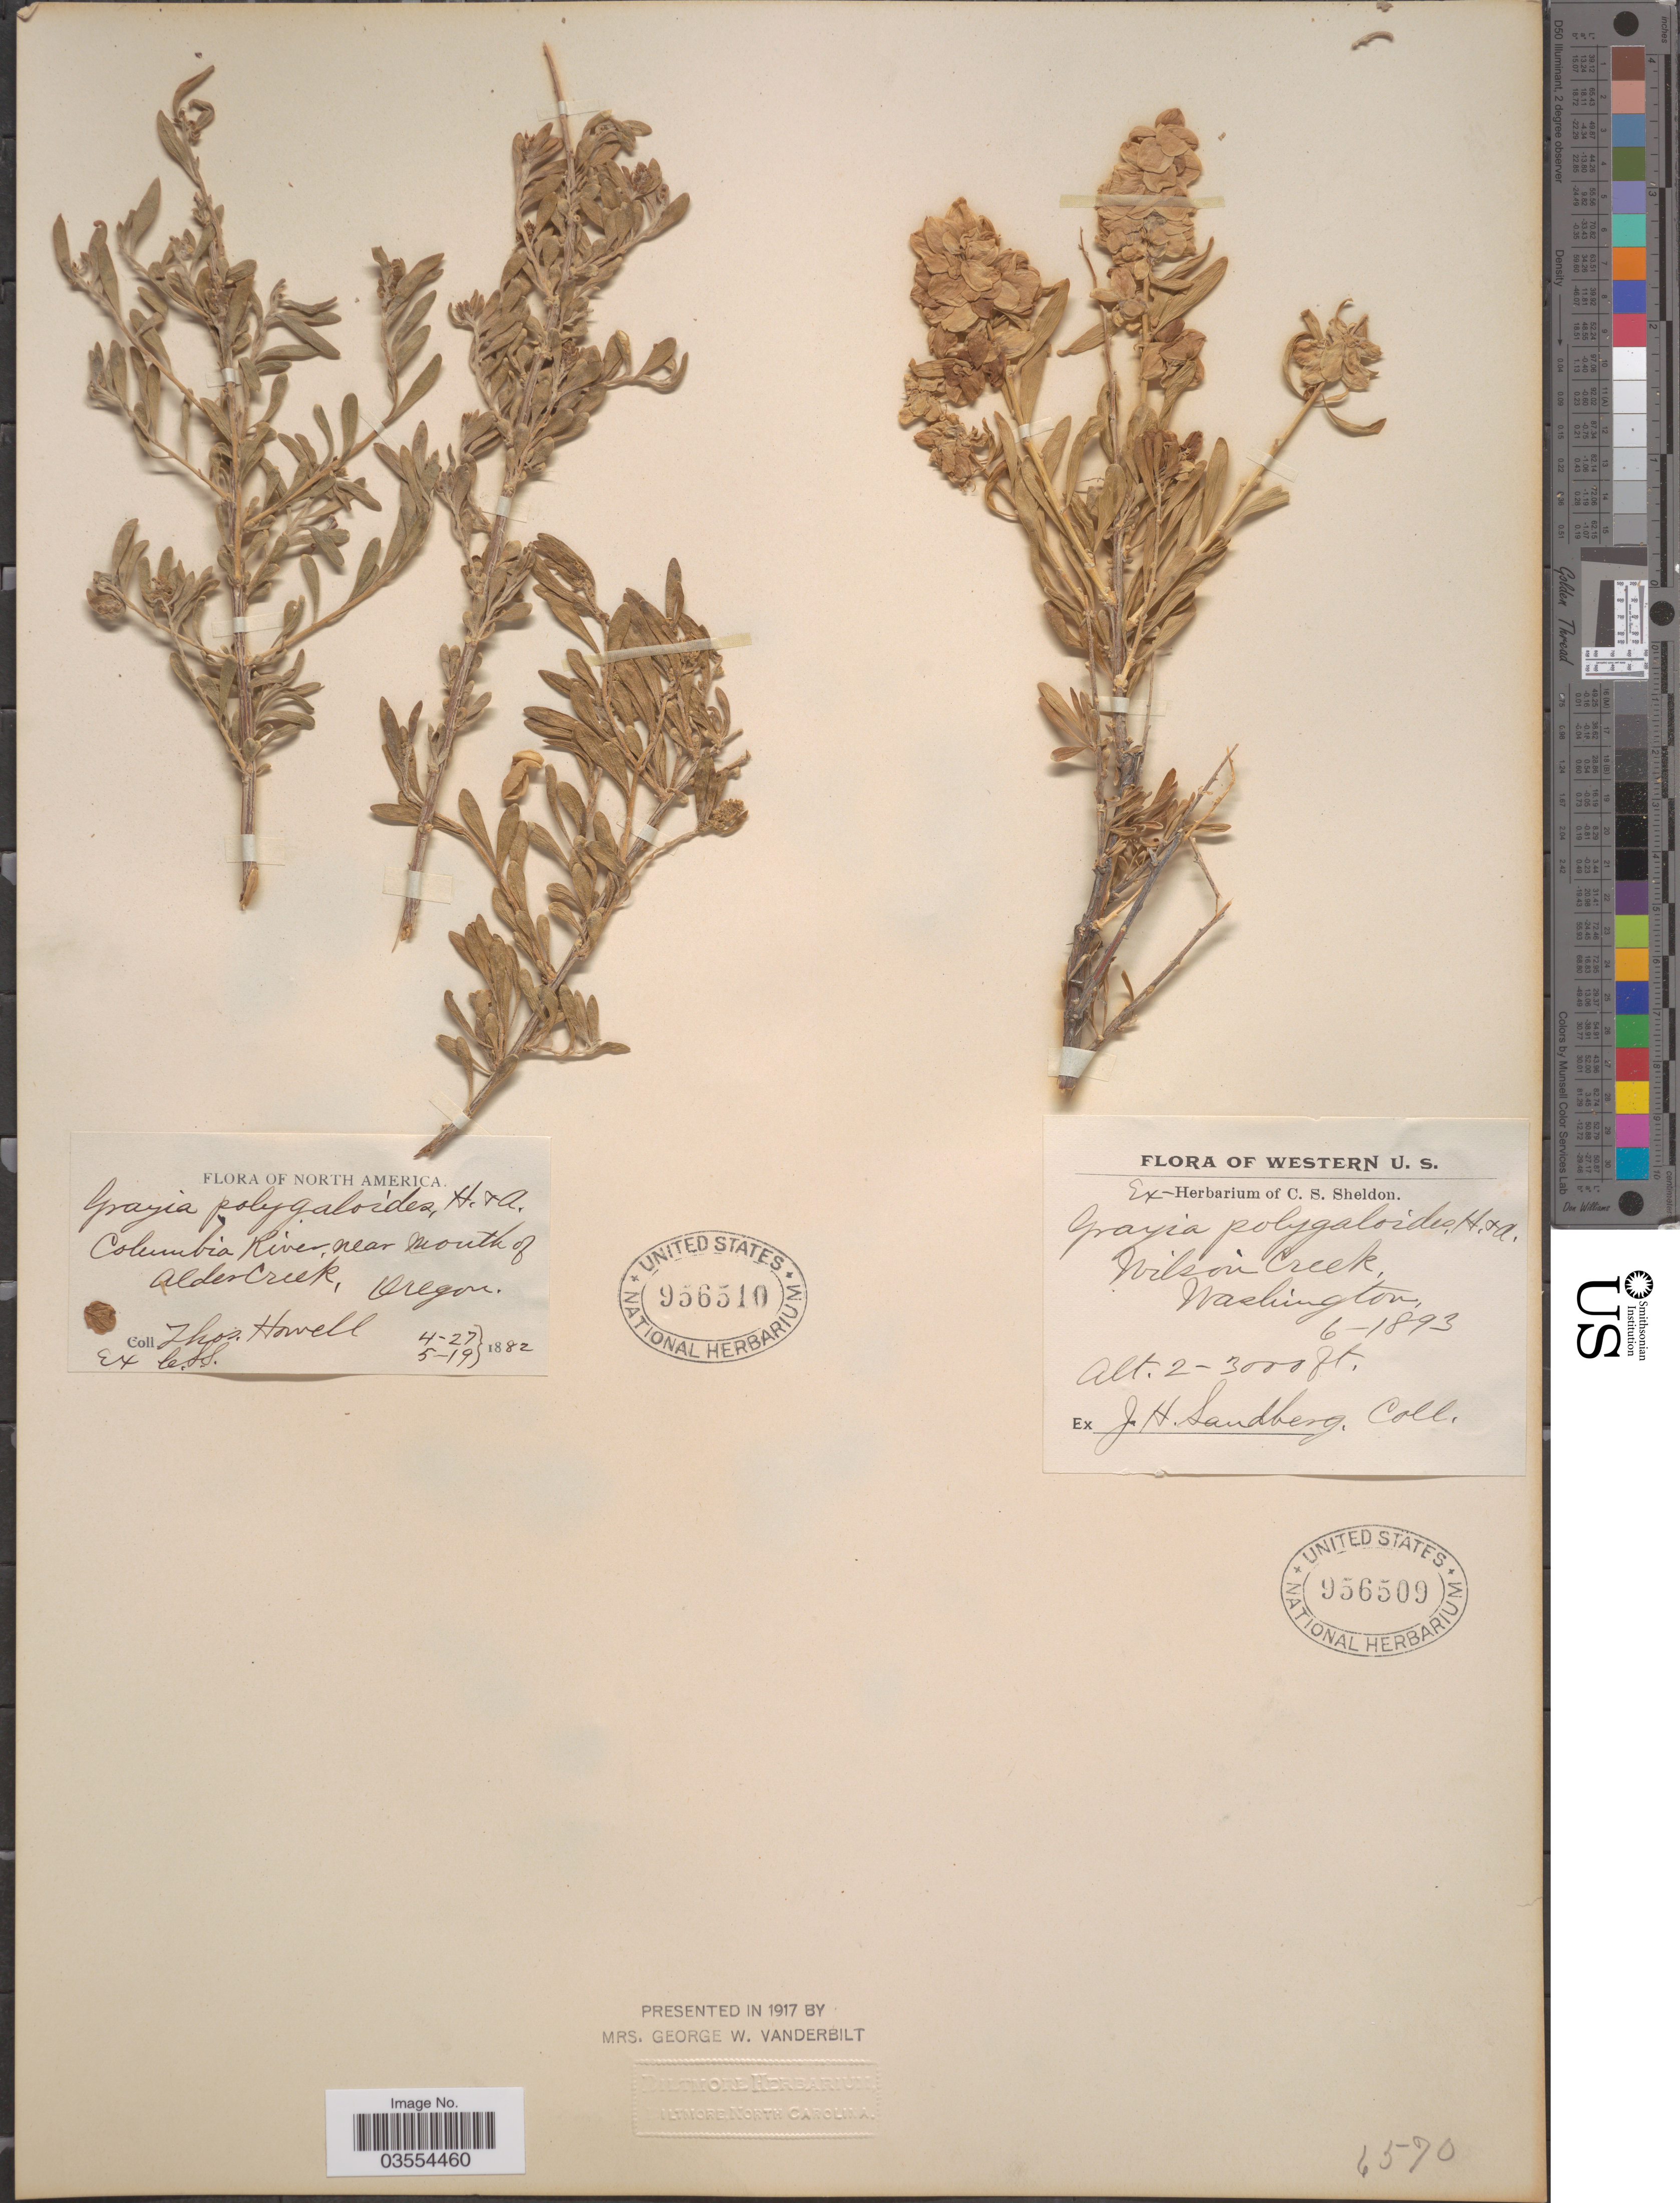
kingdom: Plantae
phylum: Tracheophyta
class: Magnoliopsida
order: Caryophyllales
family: Amaranthaceae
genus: Grayia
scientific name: Grayia spinosa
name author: (Hook.) Moq.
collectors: J. H. Sandberg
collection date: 1893-06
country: United States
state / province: Washington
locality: Western U. S. Wilson Creek.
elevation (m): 610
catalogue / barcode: US 956509-2